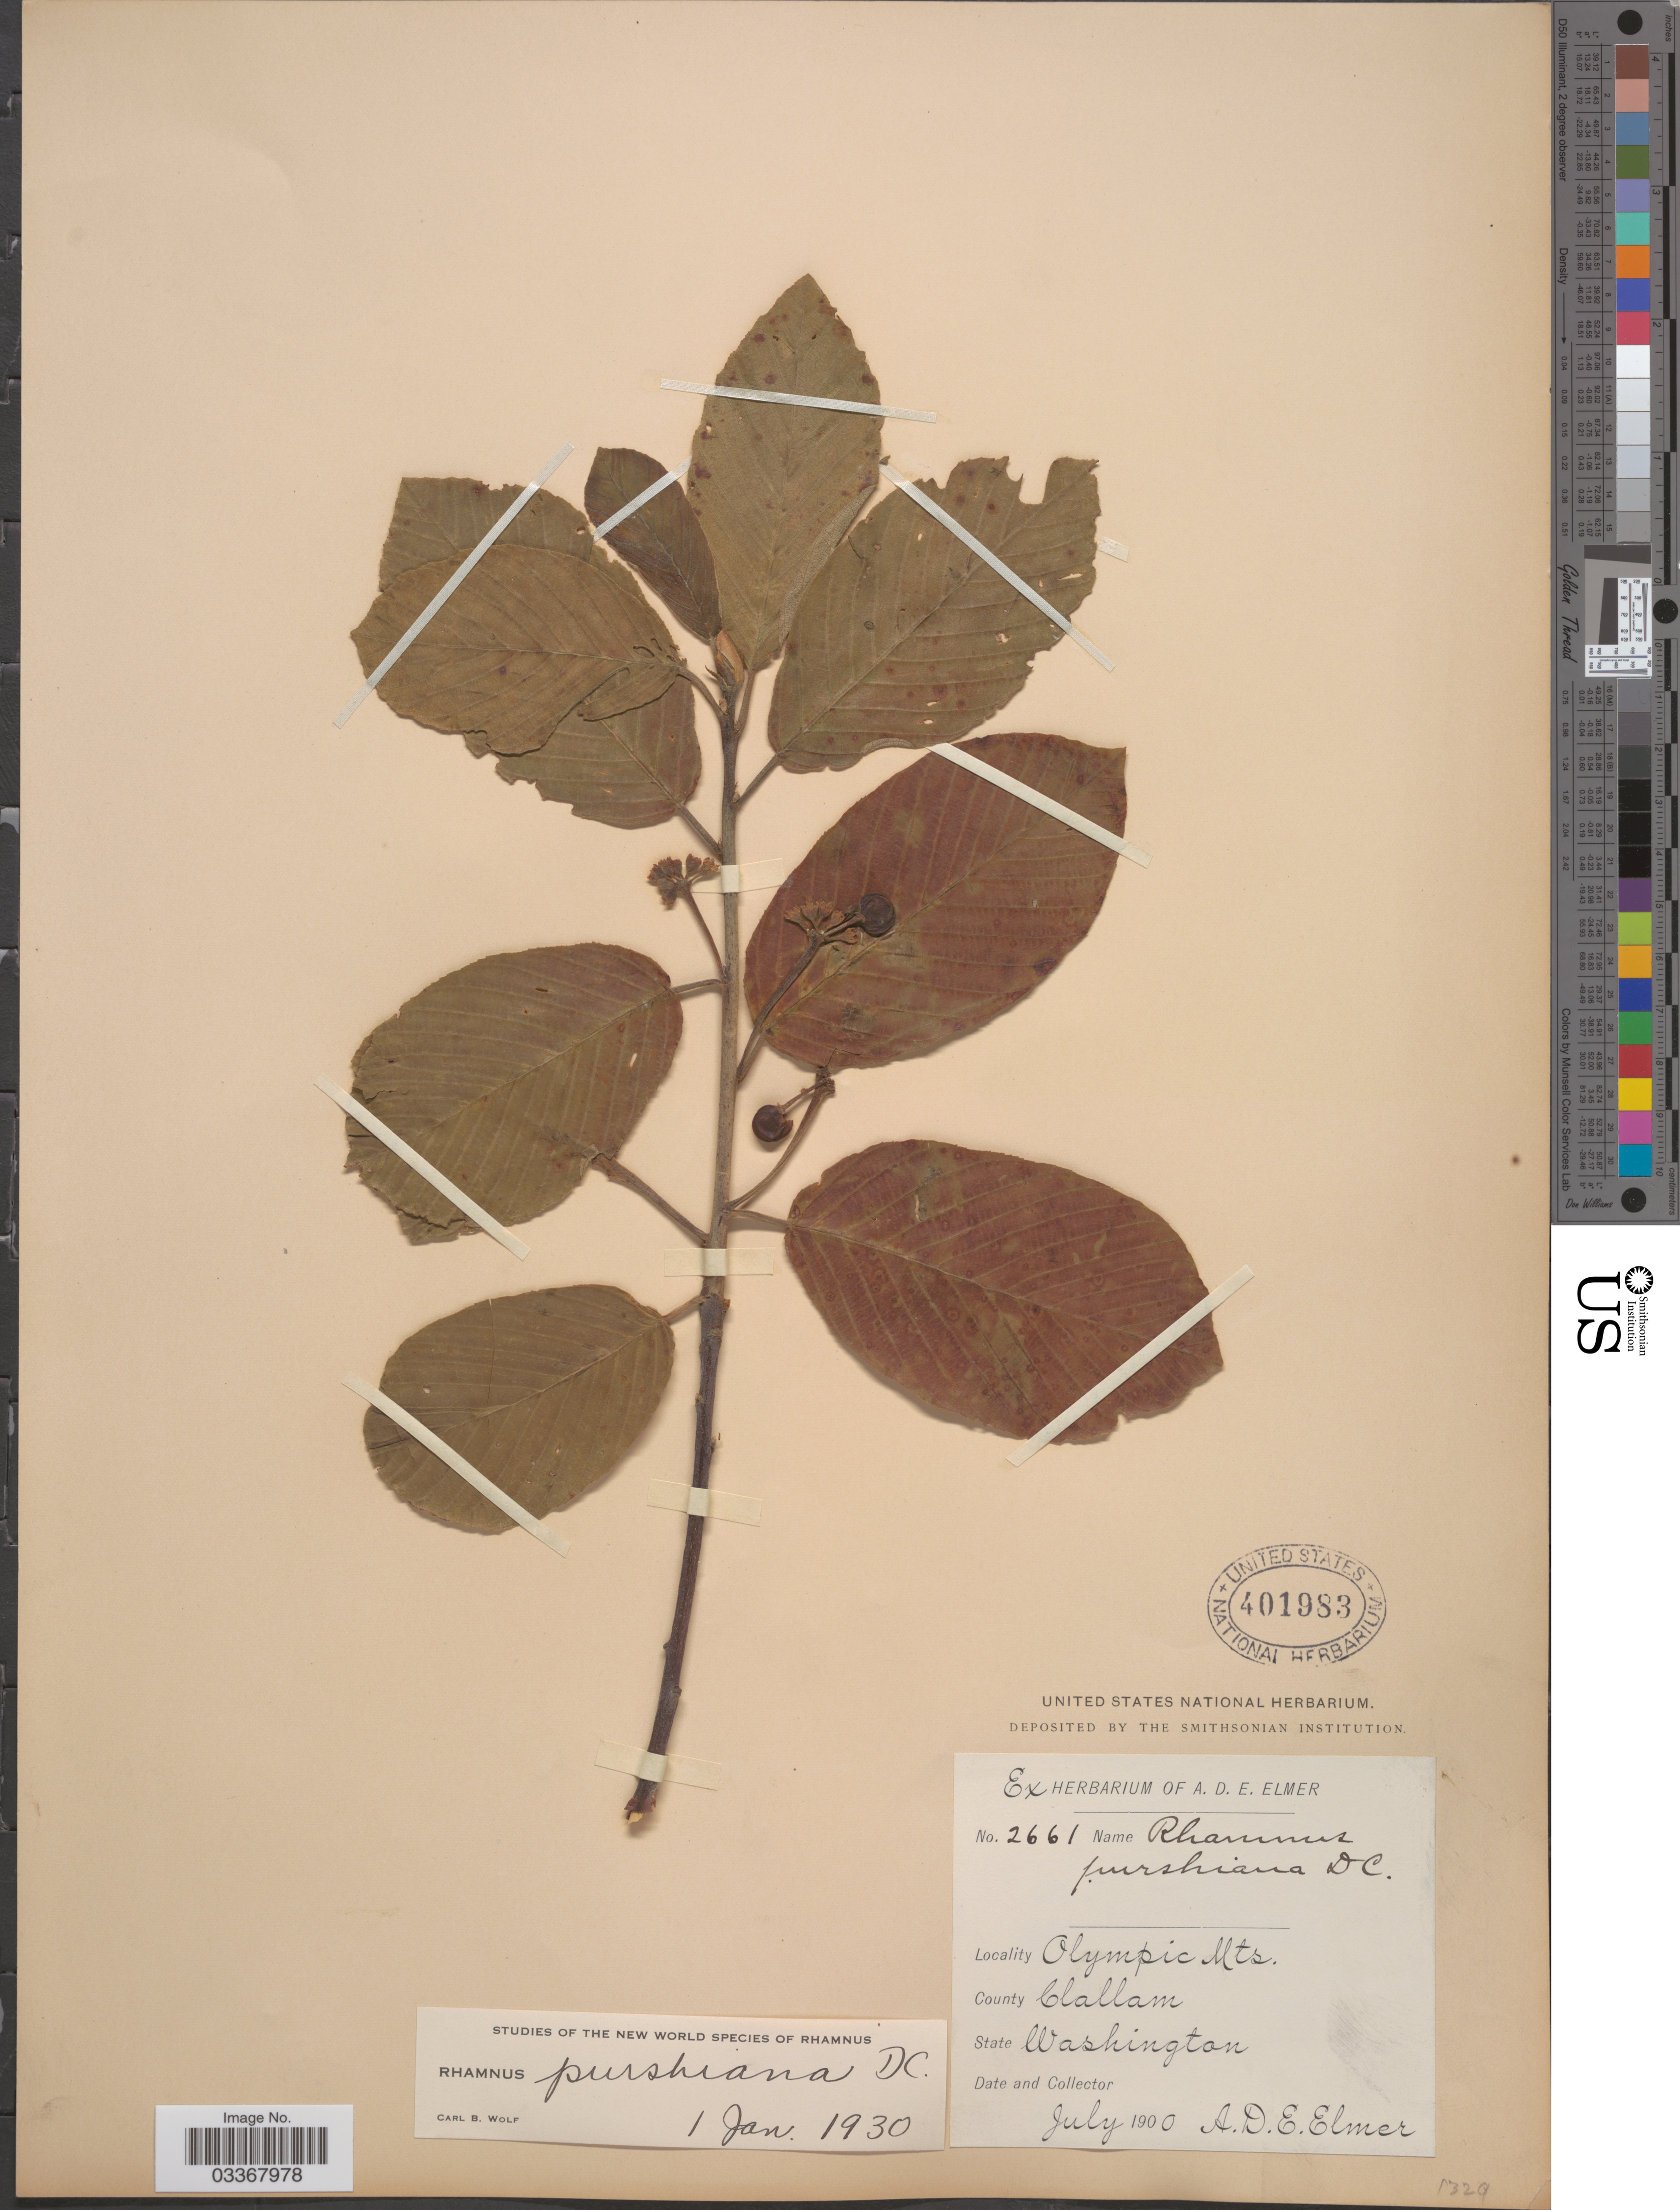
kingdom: Plantae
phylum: Tracheophyta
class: Magnoliopsida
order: Rosales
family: Rhamnaceae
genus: Frangula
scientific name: Frangula purshiana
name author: (DC.) A. Gray ex J.G. Cooper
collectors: A. D. E. Elmer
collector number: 2661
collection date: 1990-07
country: United States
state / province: Washington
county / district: Clallam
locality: Olympic Mts., County Clallam.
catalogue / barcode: US 401983